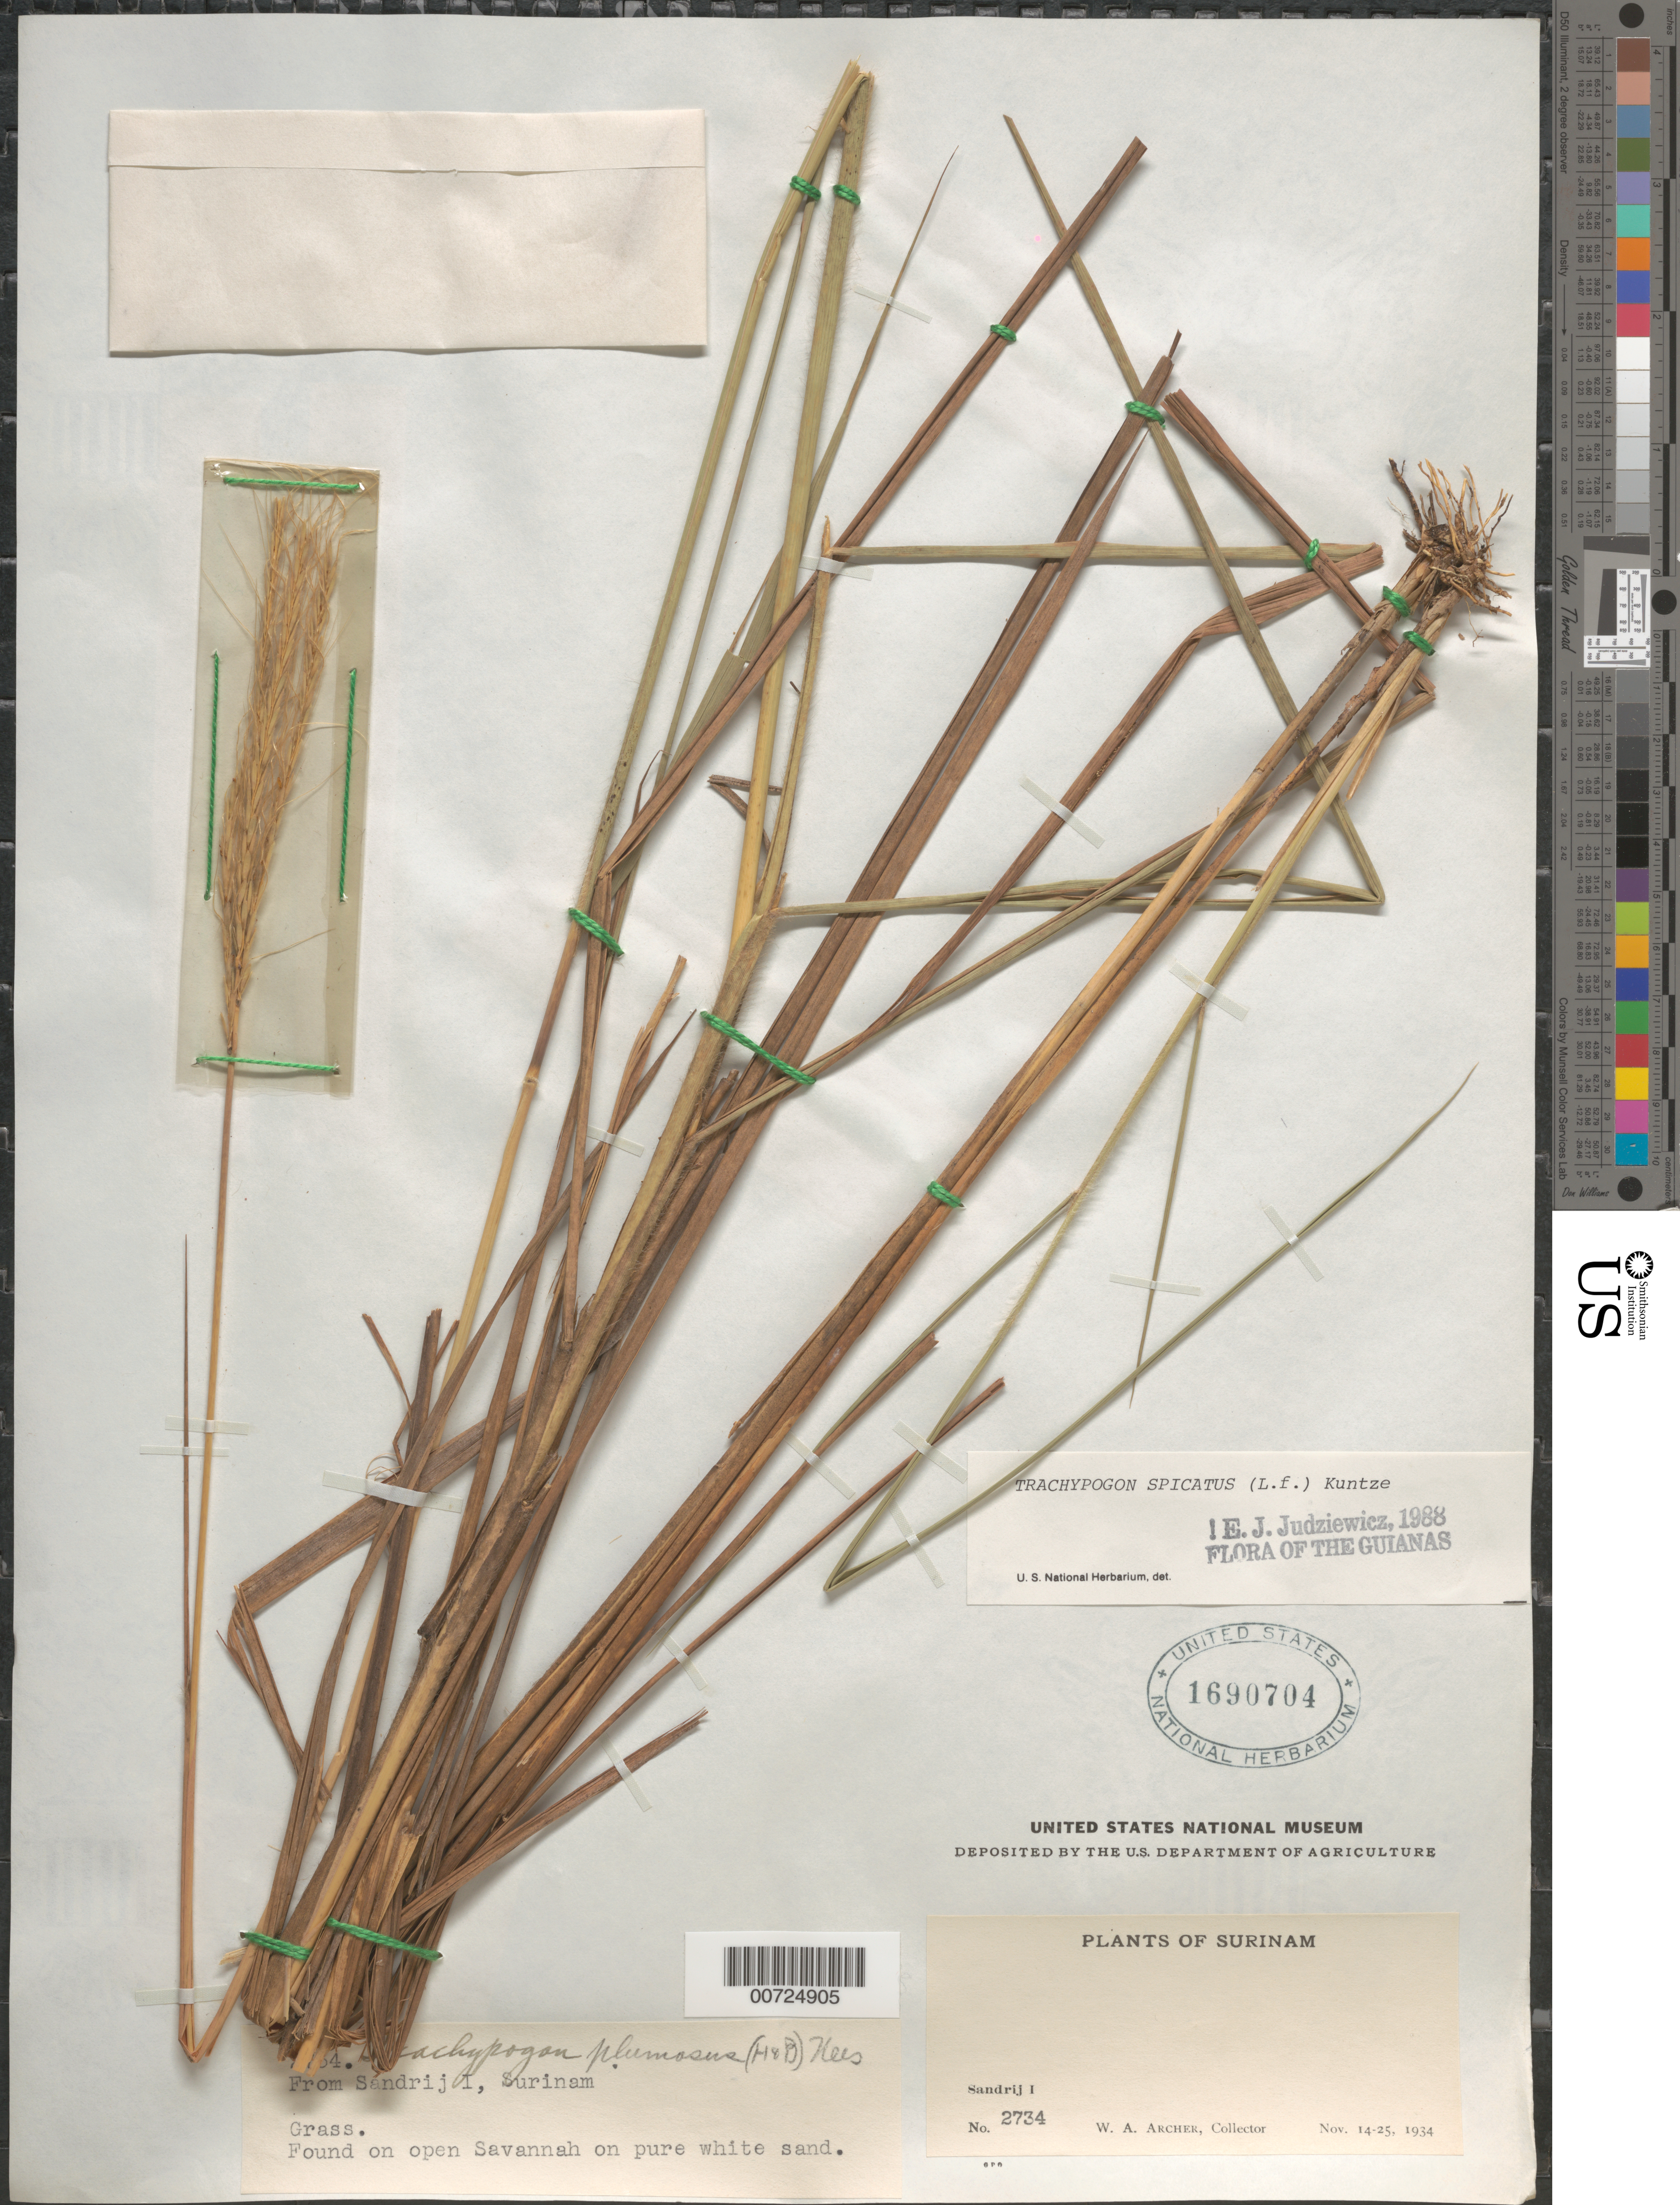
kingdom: Plantae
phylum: Tracheophyta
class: Liliopsida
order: Poales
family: Poaceae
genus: Trachypogon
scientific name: Trachypogon spicatus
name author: (L. f.) Kuntze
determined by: Judziewicz, E. J.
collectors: W. A. Archer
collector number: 2734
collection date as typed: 14-Nov-34 to 25-Nov-34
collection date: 1934-11-14/1934-11-25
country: Suriname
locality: Zanderij I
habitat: Open savanna on pure white sand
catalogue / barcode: US 1690704